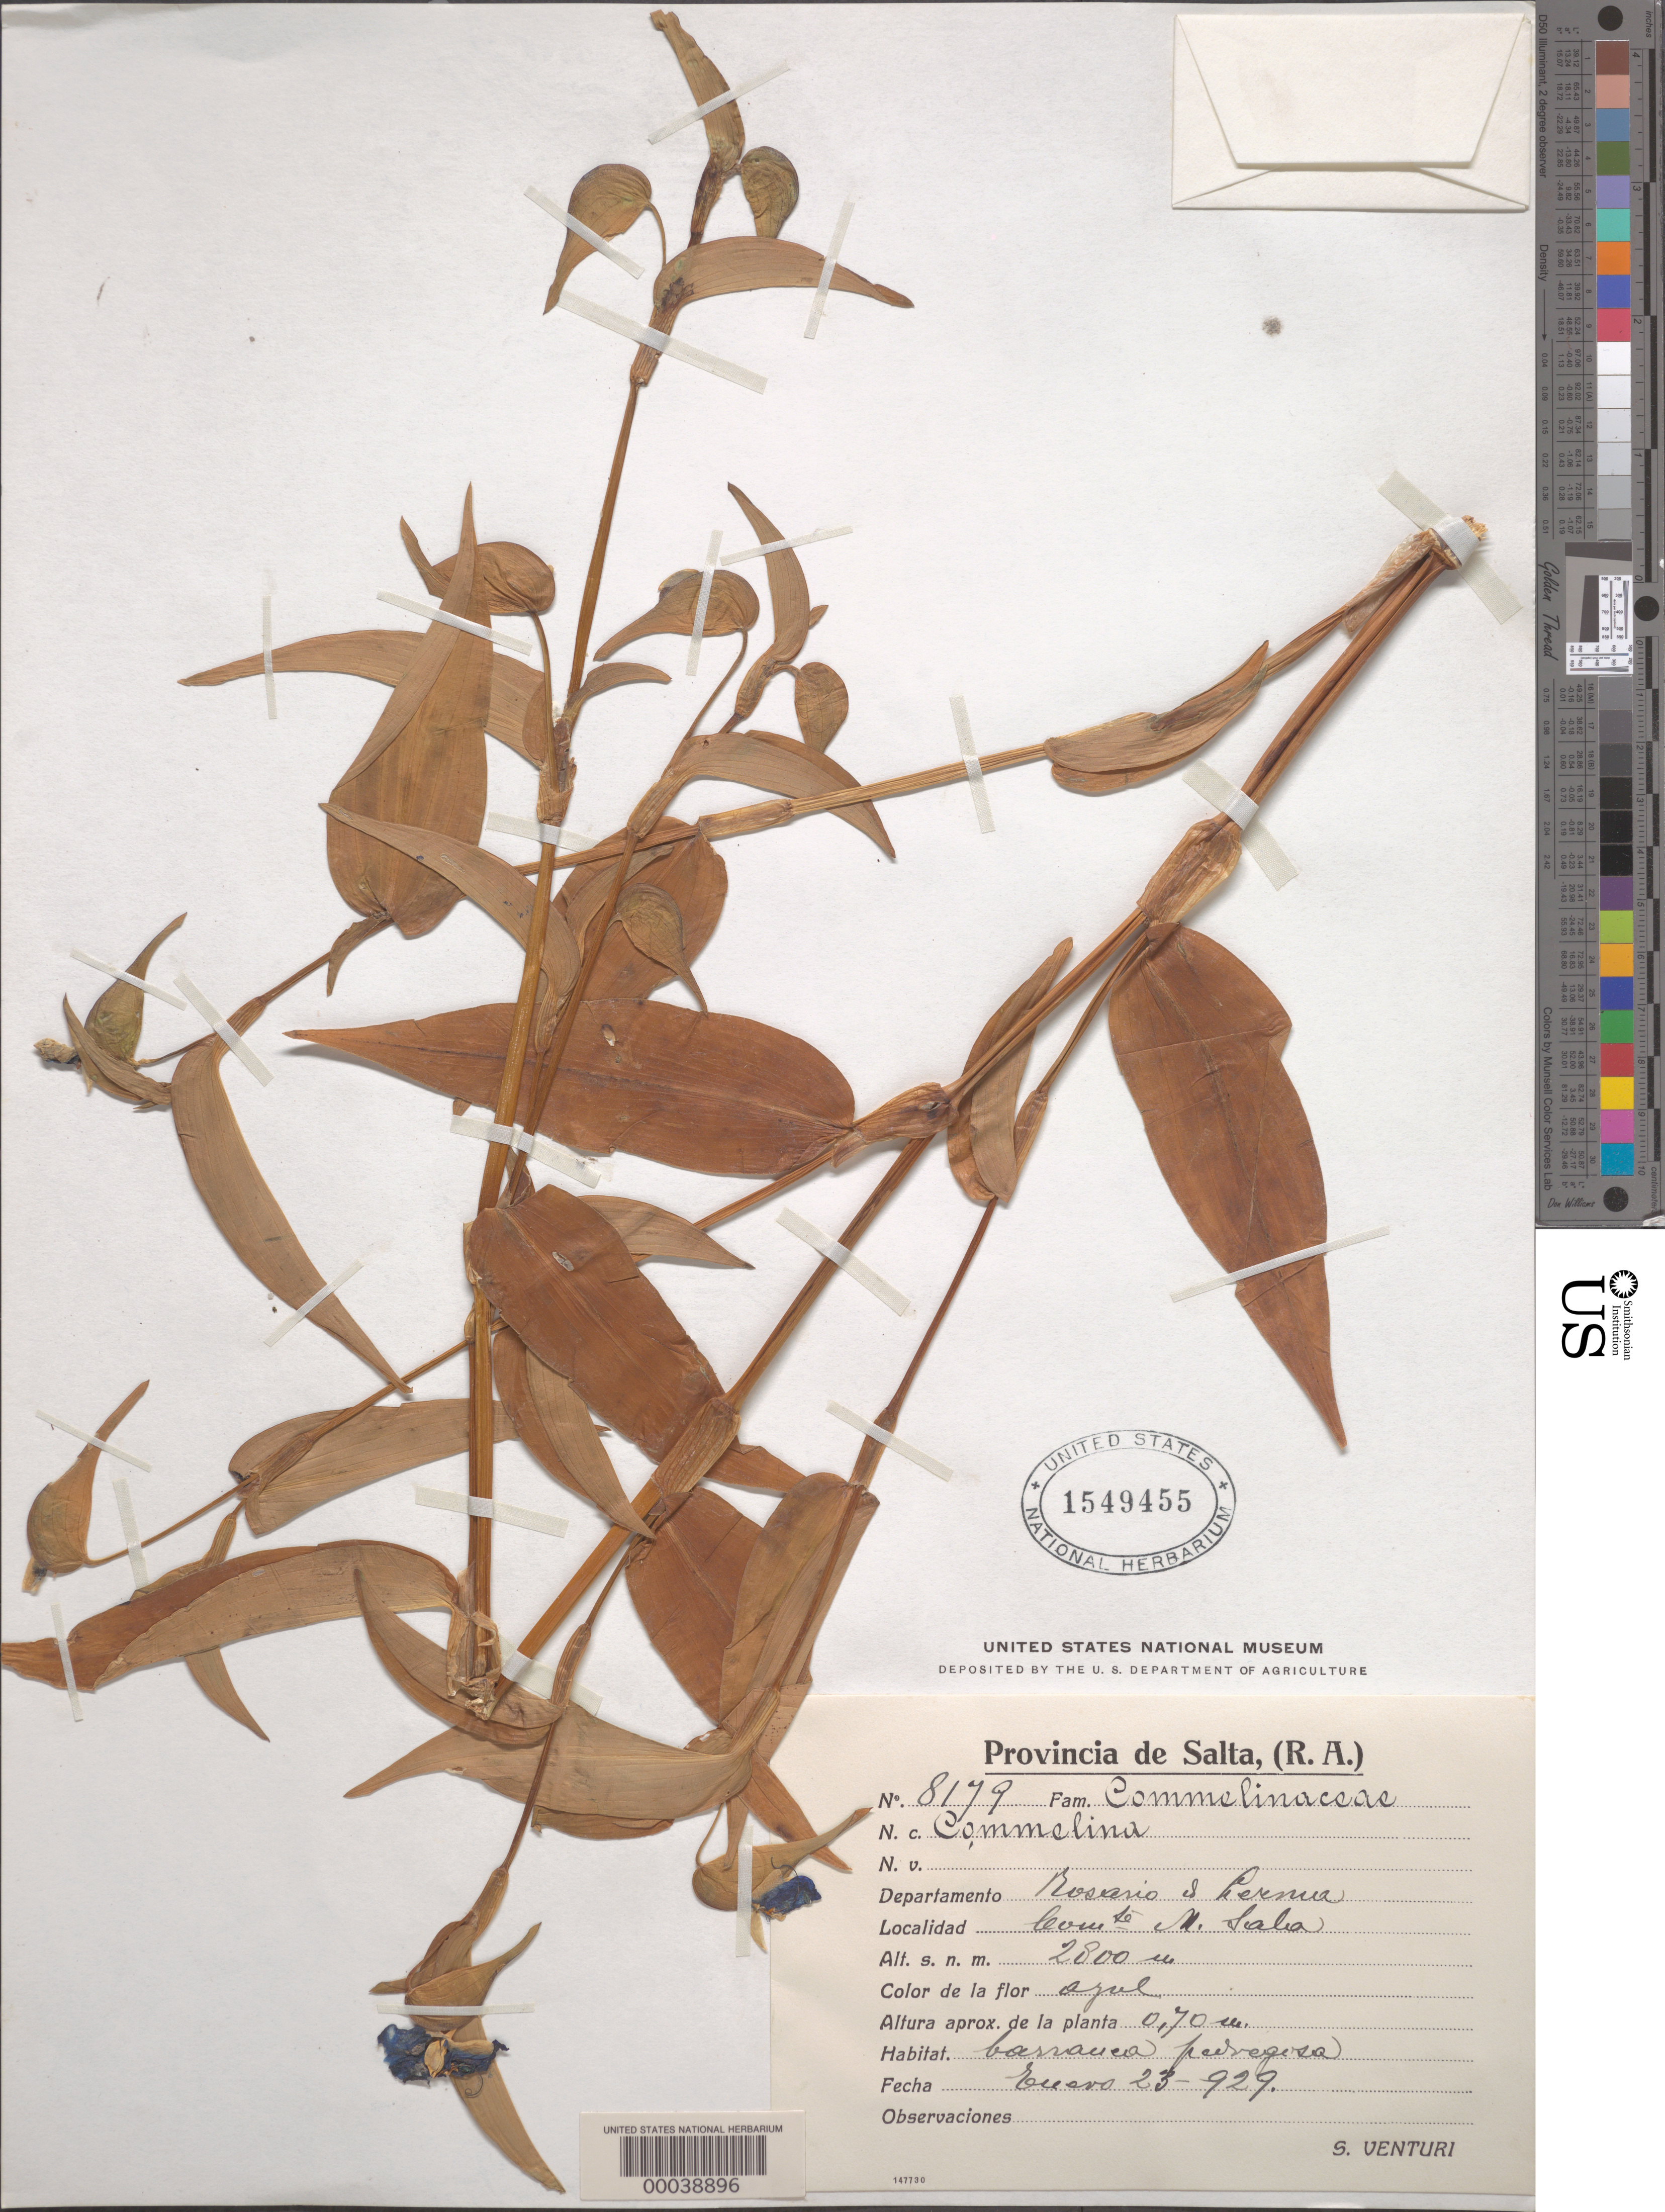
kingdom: Plantae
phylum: Tracheophyta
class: Liliopsida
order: Commelinales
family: Commelinaceae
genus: Commelina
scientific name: Commelina quitensis var. mandonii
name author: C.B. Clarke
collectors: S. Venturi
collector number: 8179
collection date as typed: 23 Jan 1929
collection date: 1929-01-23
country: Argentina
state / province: Salta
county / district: Rosario de Lerma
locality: M. Saba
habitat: Rocky cliff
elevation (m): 2800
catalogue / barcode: US 1549455